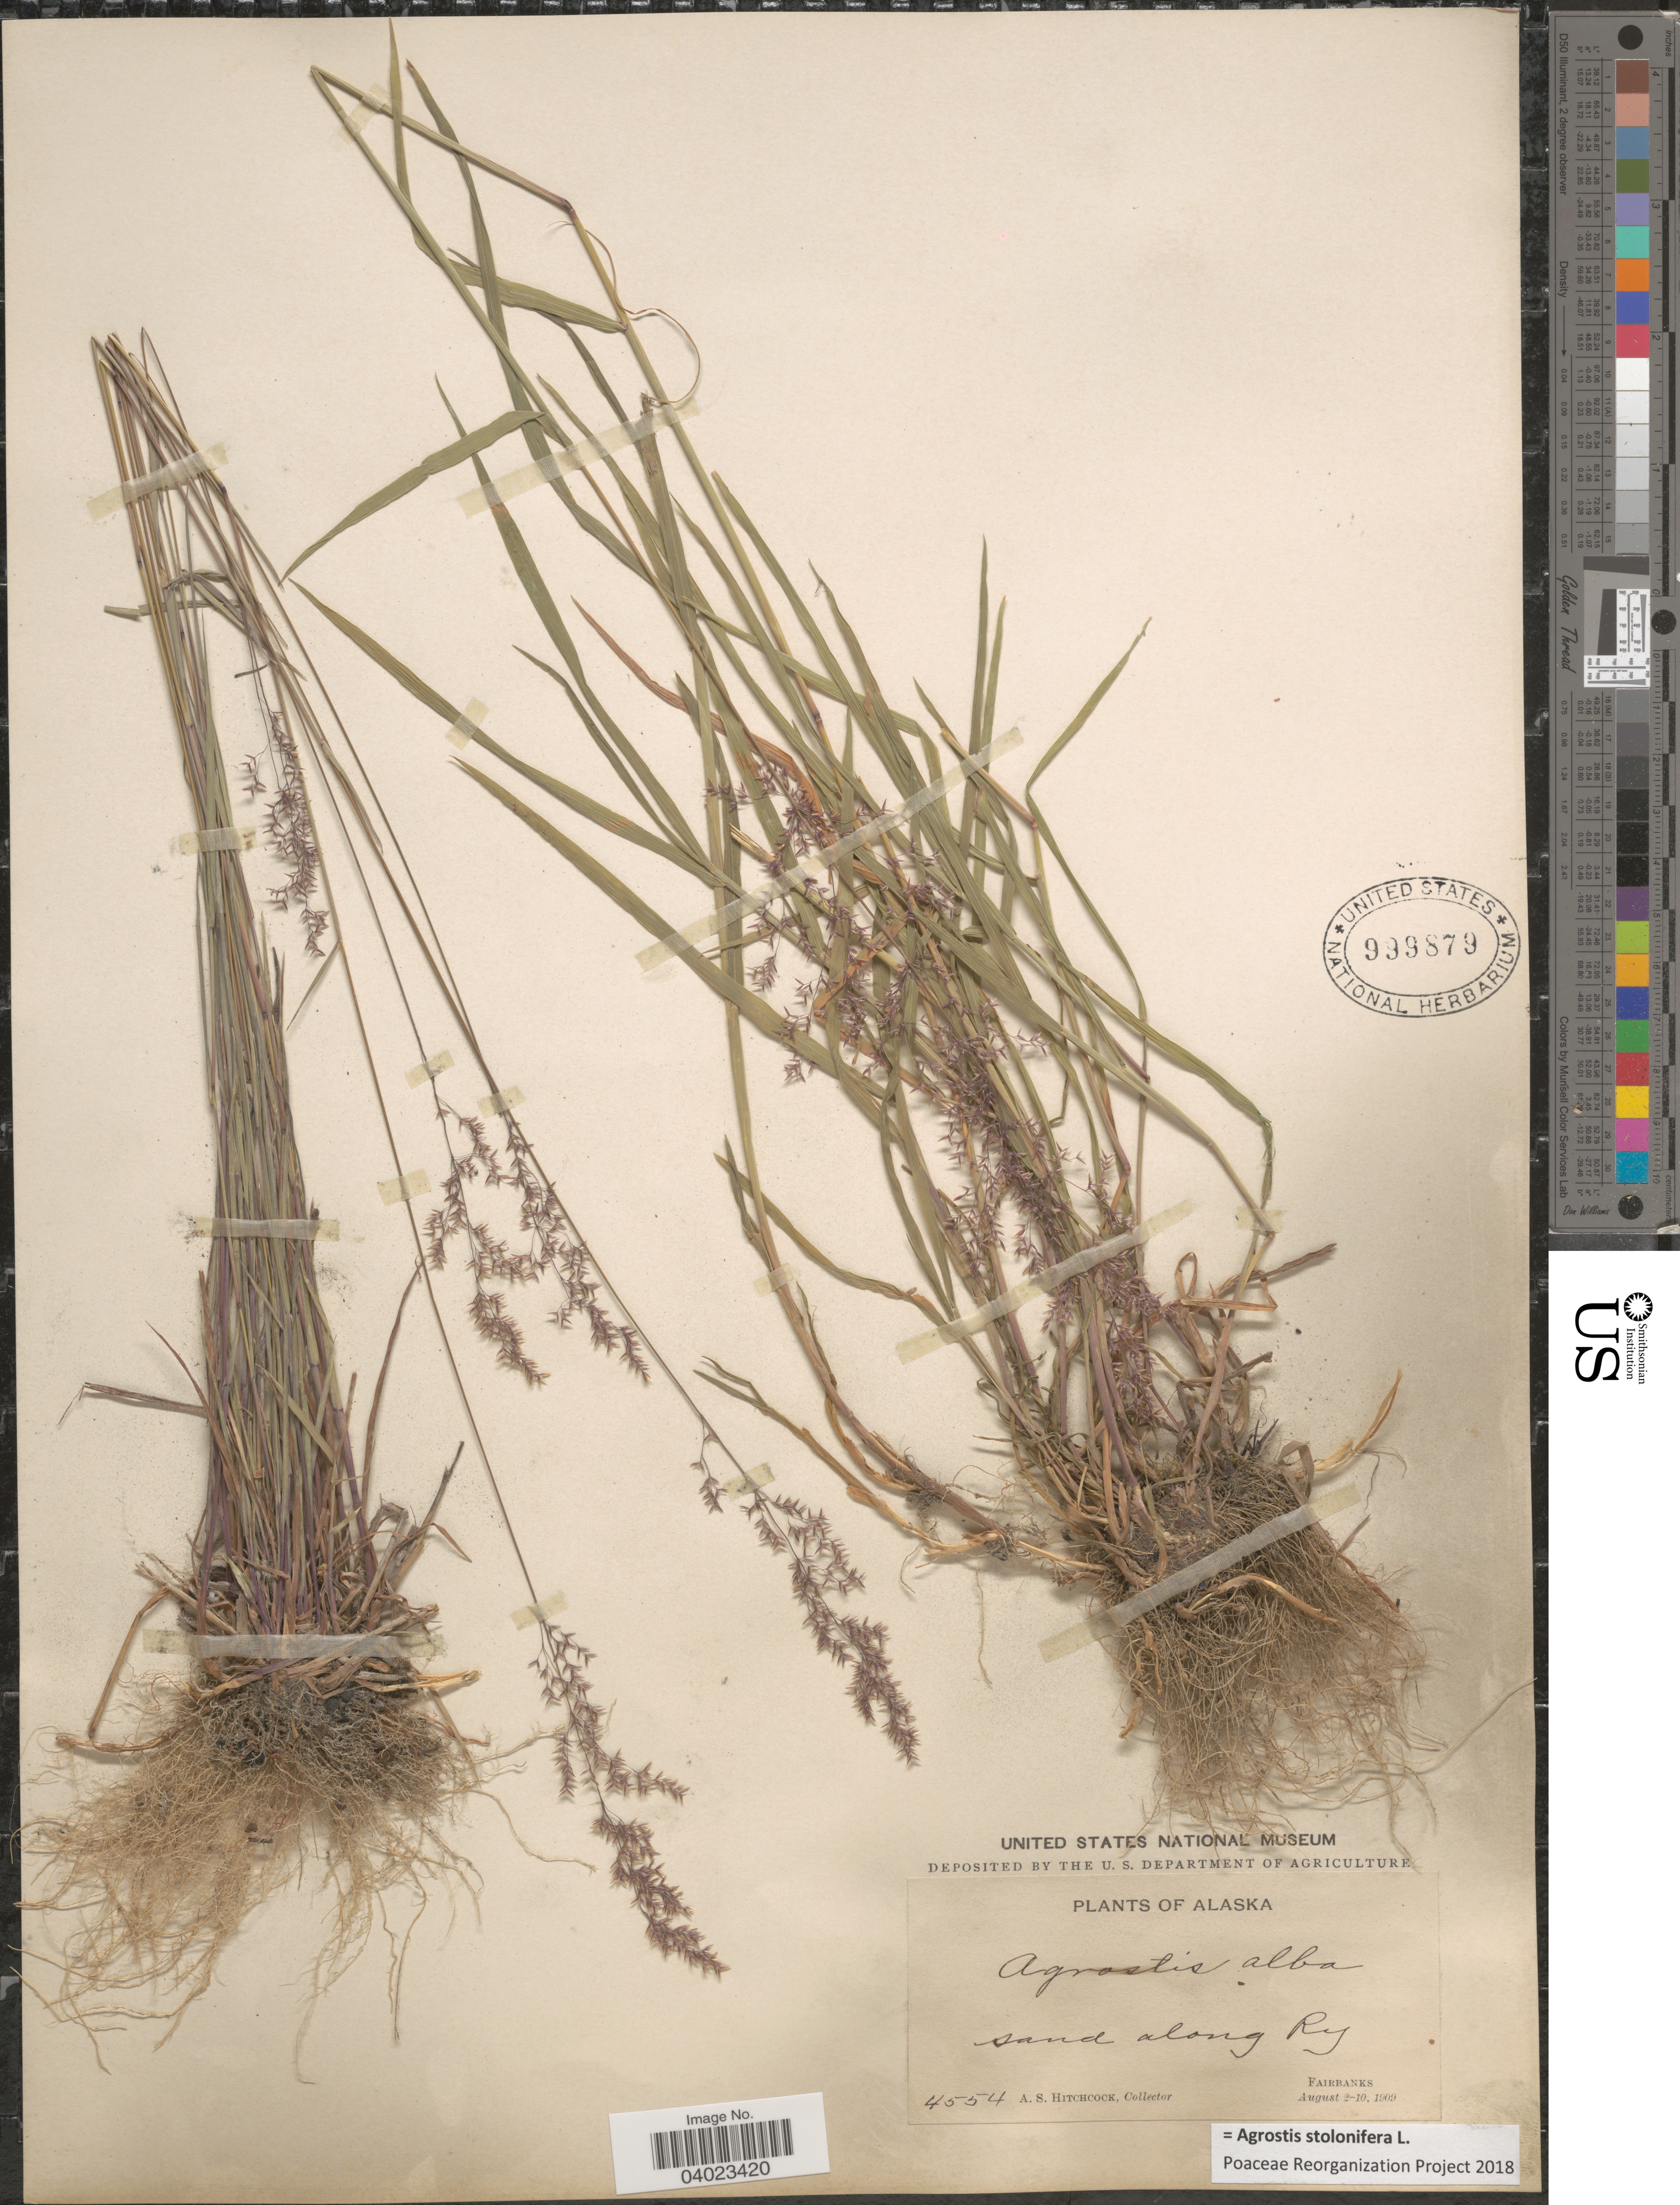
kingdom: Plantae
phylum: Tracheophyta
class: Liliopsida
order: Poales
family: Poaceae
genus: Agrostis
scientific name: Agrostis stolonifera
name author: L.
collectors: A. S. Hitchcock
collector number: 4554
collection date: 1909-08-02/1909-08-10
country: United States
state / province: Alaska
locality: Along Ry. Fairbanks.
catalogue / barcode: US 999879